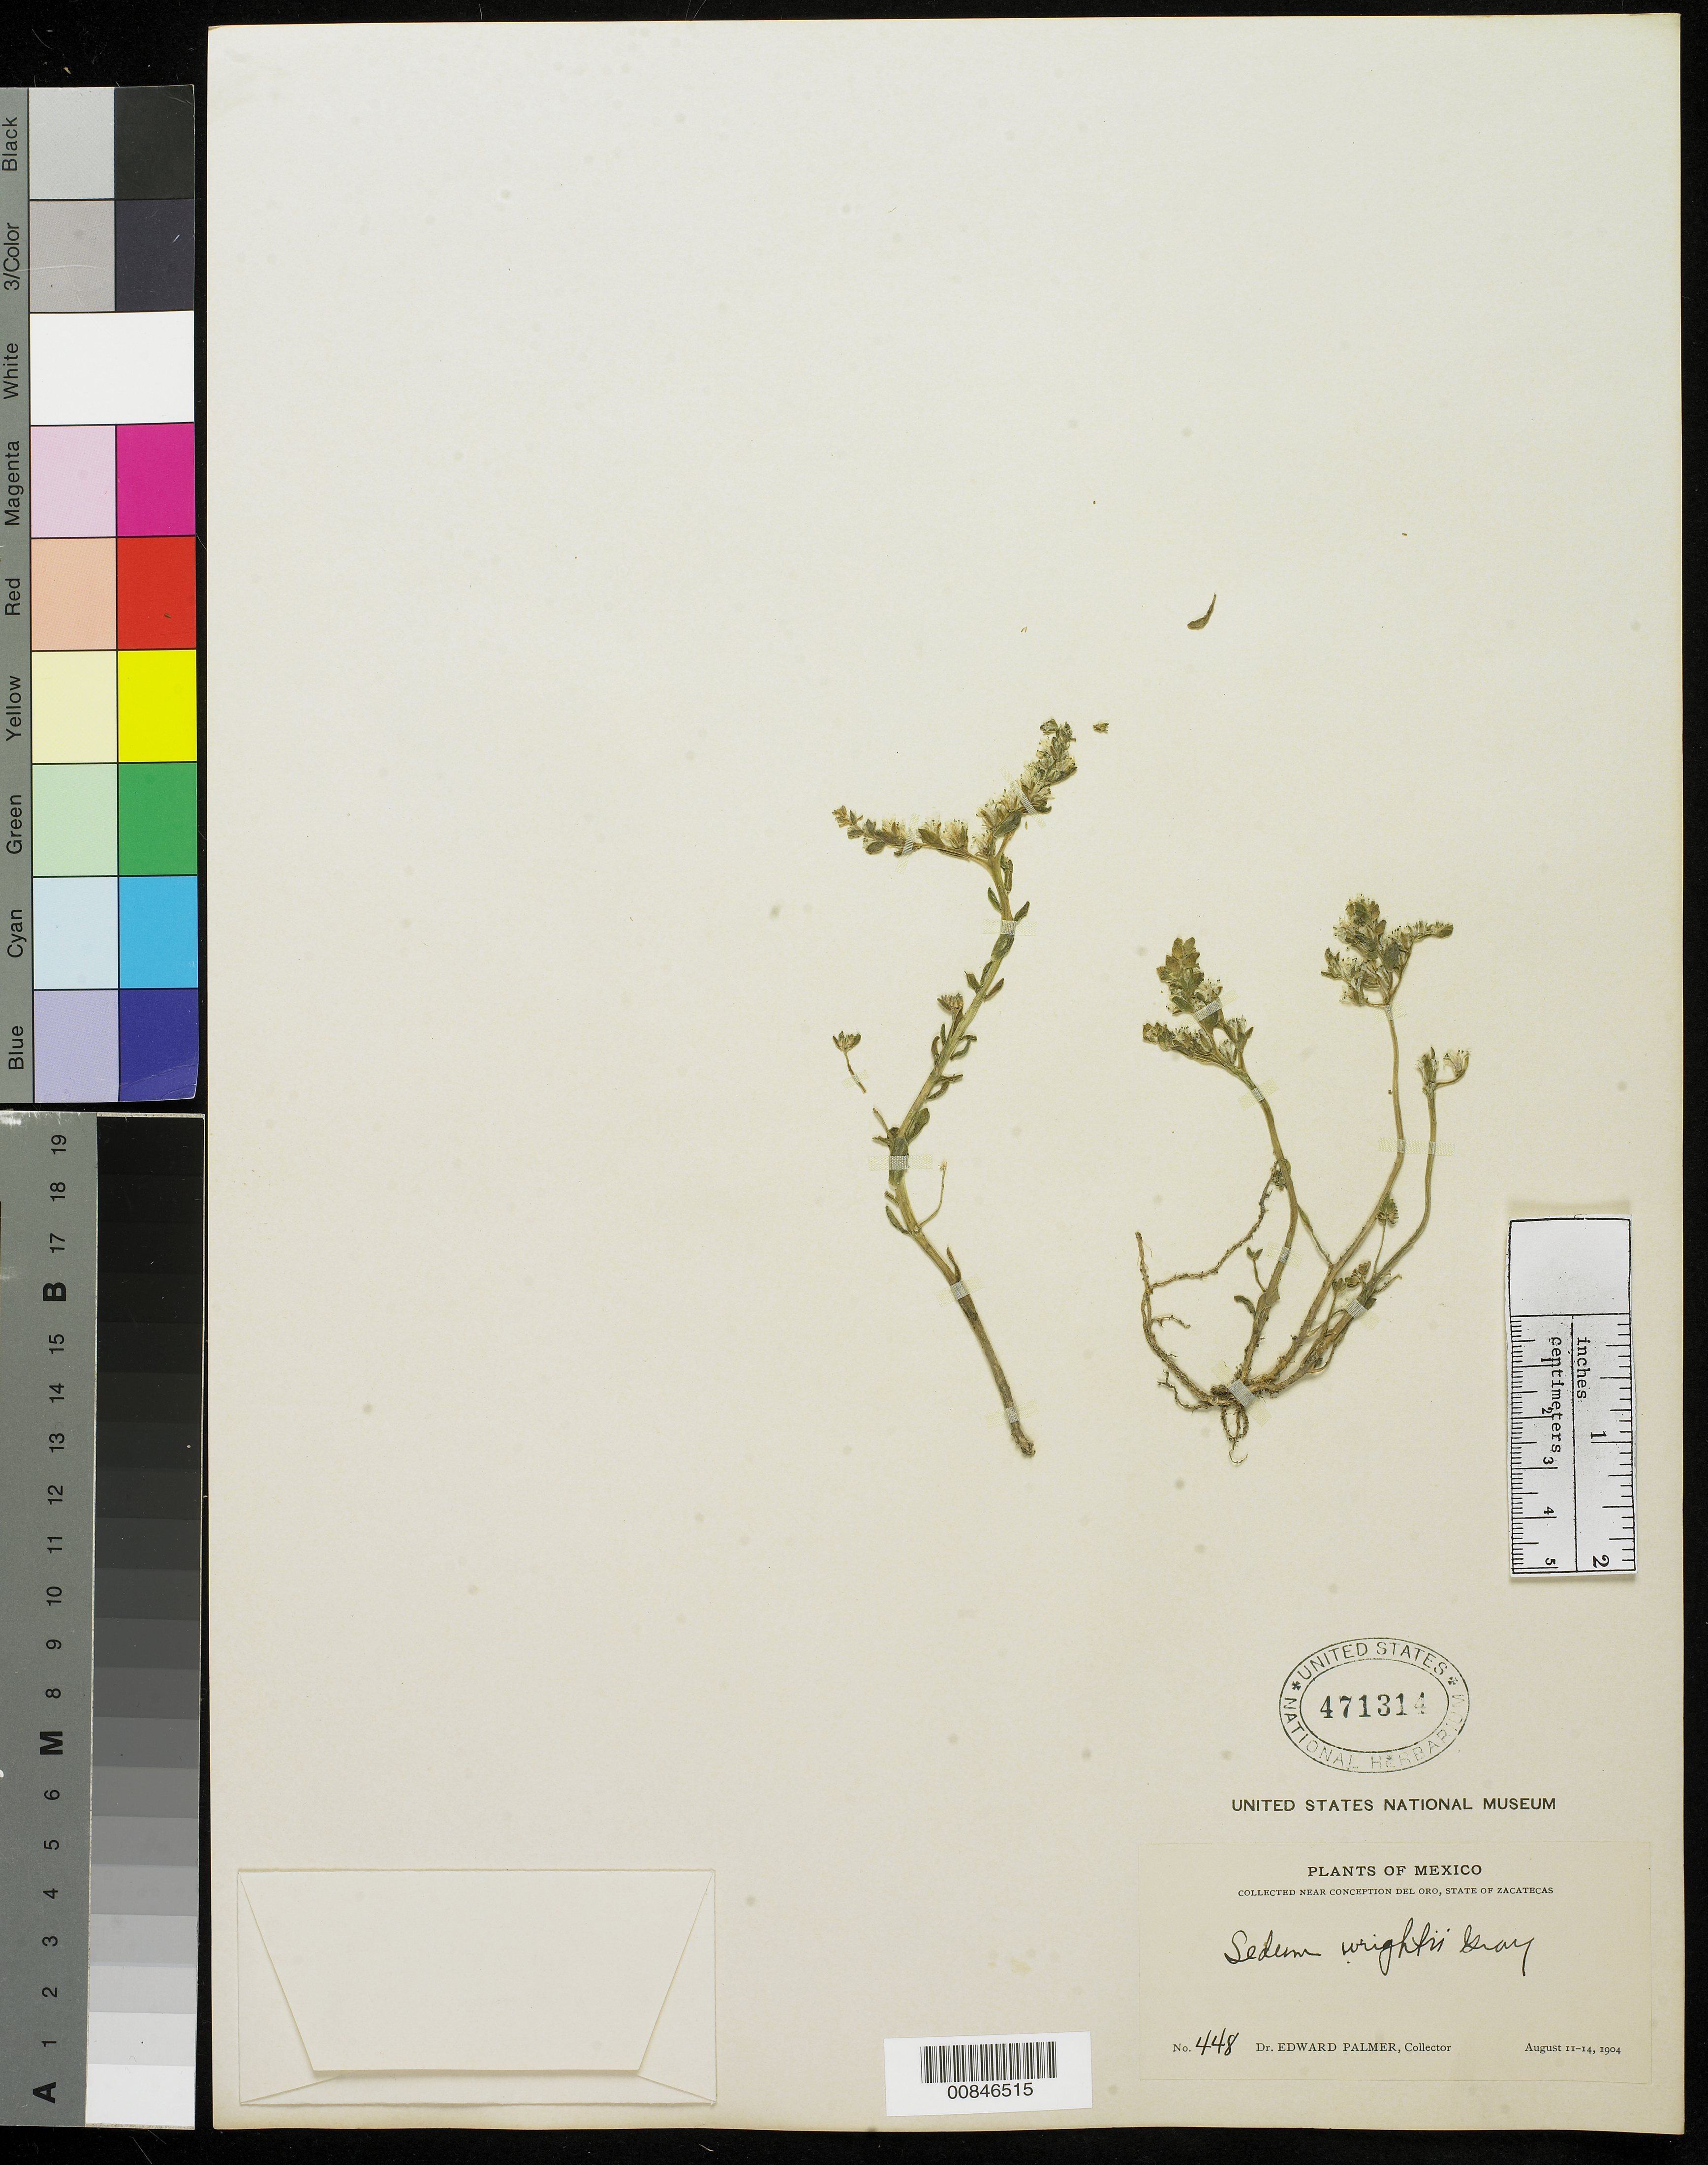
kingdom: Plantae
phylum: Tracheophyta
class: Magnoliopsida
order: Saxifragales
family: Crassulaceae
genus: Sedum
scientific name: Sedum wrightii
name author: A. Gray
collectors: E. Palmer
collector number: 448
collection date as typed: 11 Aug 1904 to 14 Aug 1904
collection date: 1904-08-11/1904-08-14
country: Mexico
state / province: Zacatecas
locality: Near Concepción del Oro, Zacatecas.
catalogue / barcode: US 471314